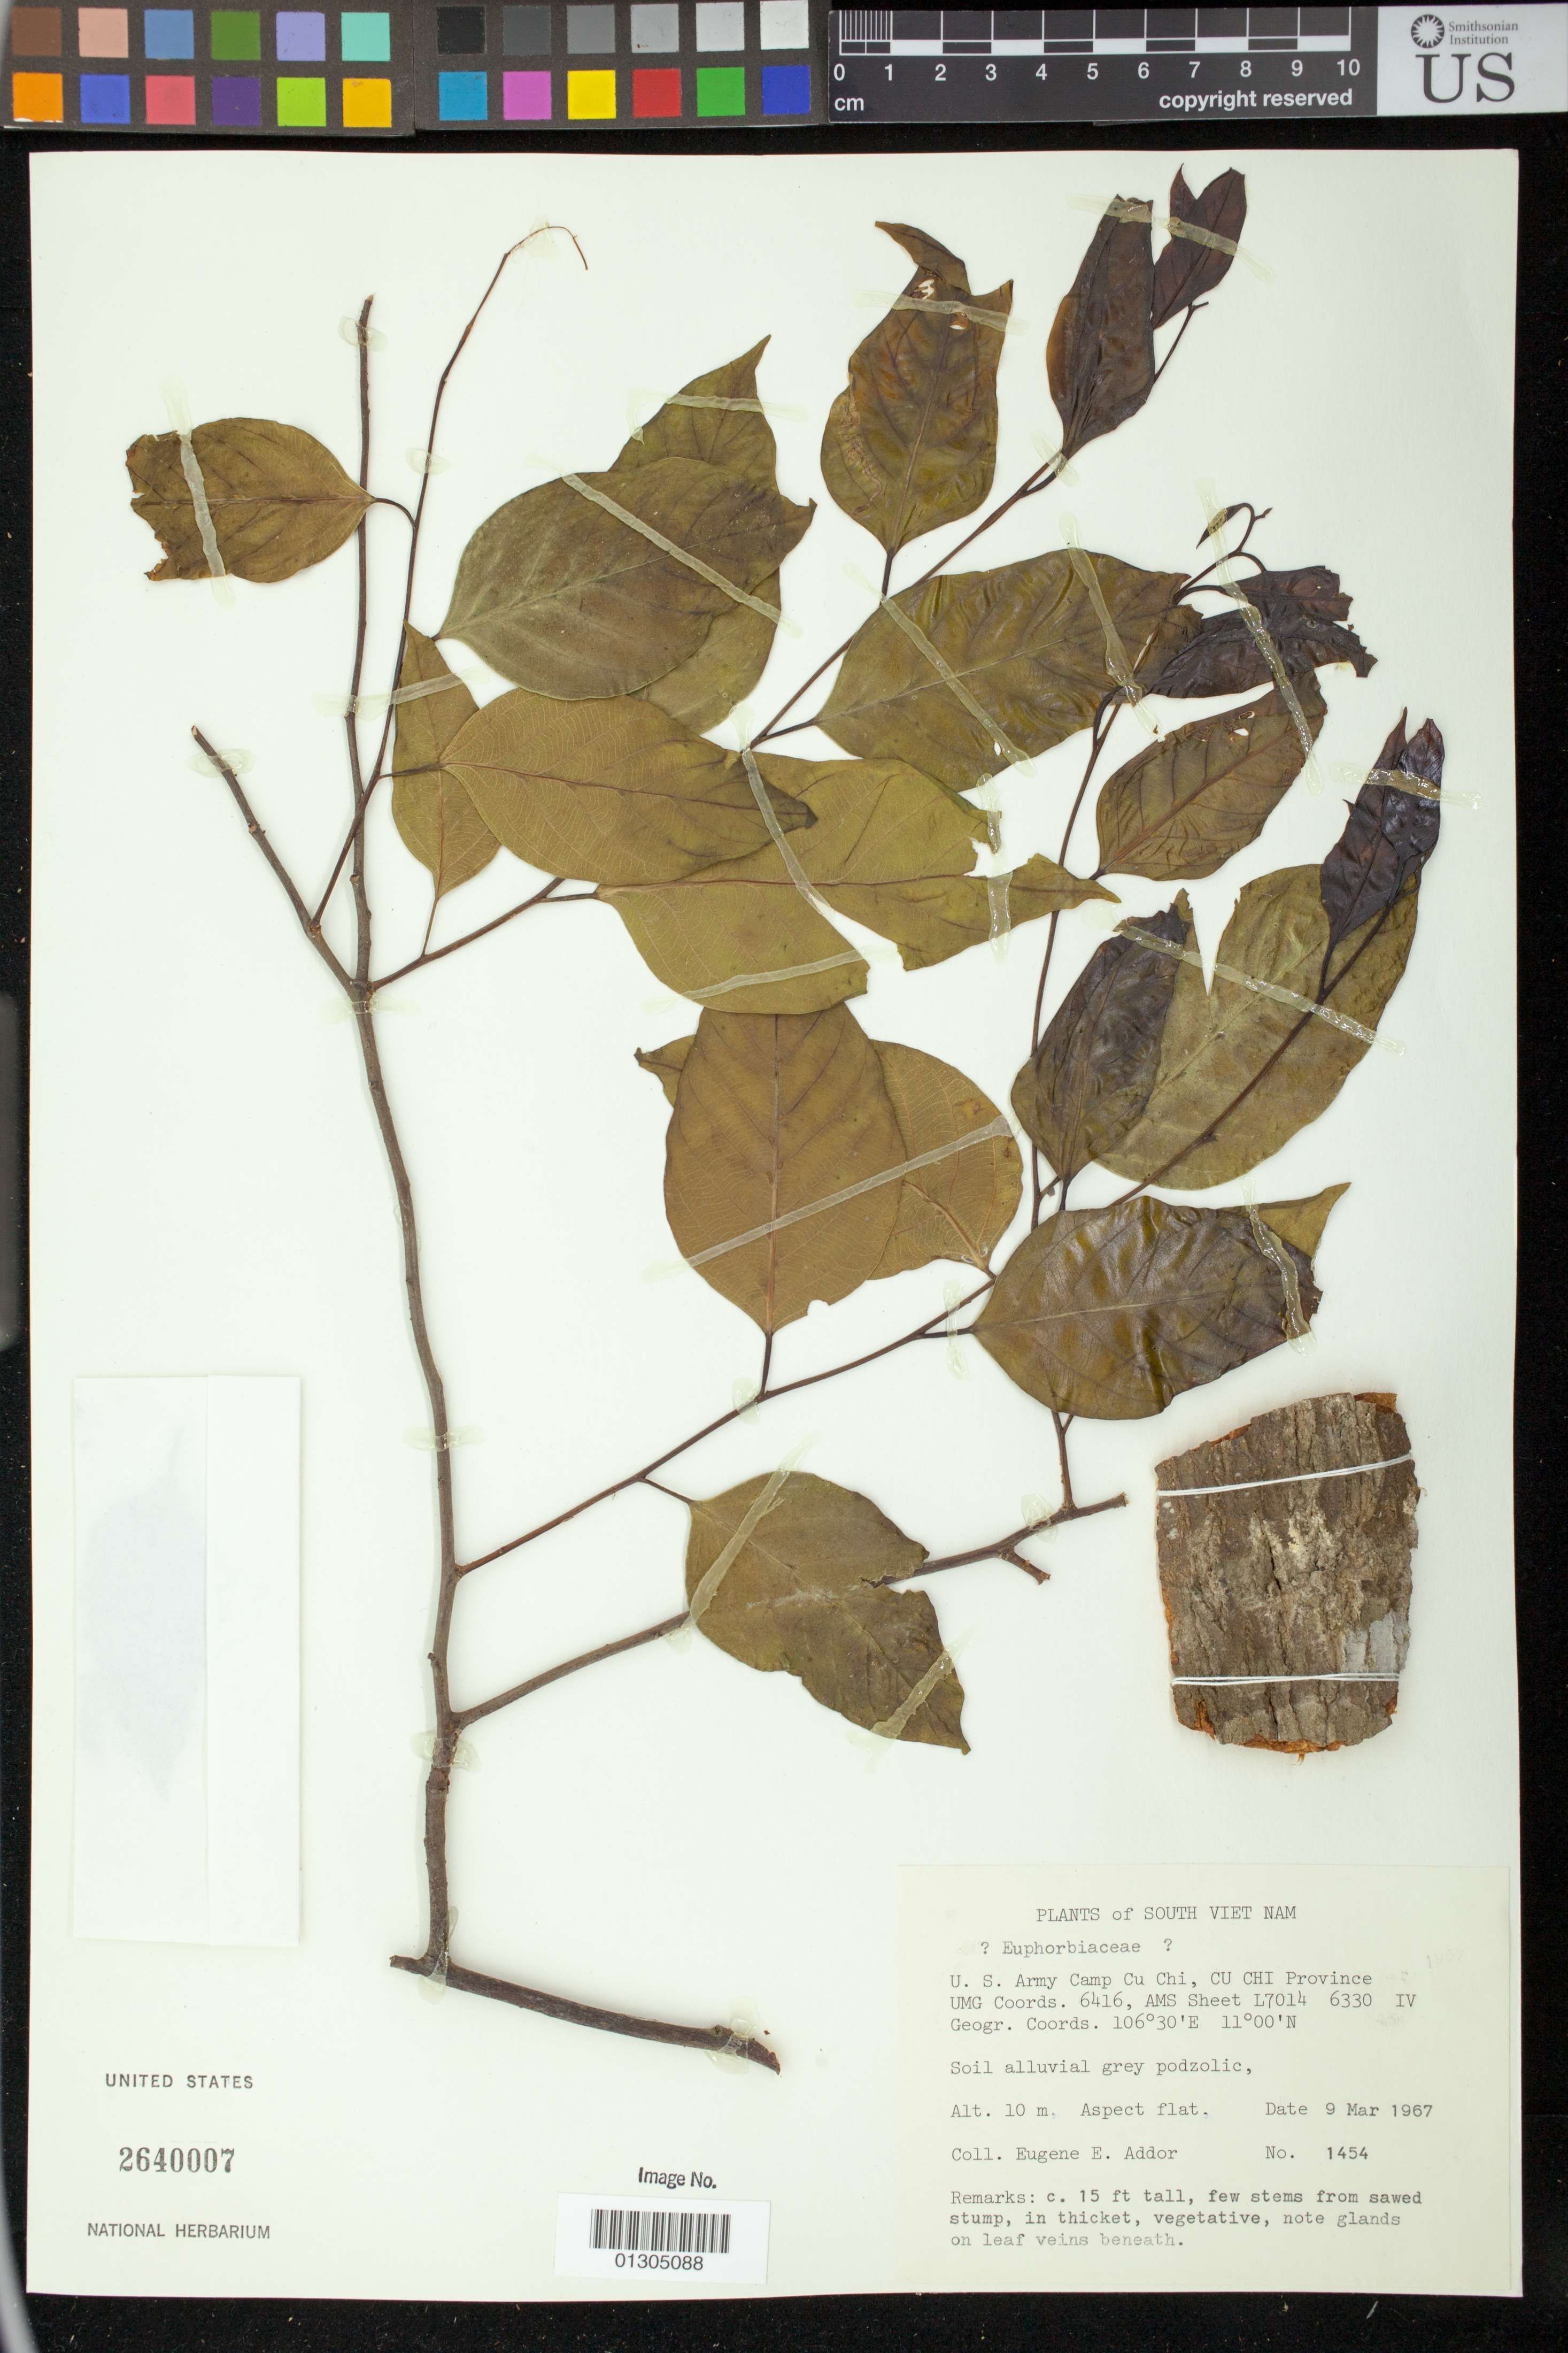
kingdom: Plantae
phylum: Tracheophyta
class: Magnoliopsida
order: Malpighiales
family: Euphorbiaceae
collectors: E. E. Addor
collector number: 1454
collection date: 1967-03-09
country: Vietnam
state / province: Ho Chi Minh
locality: U.S. Army Camp Cu Chi, CU CHI Province UMG Coords. 6416, AMS Sheet L7014 6330 IV Geogr. Coords. 106^30'E 11^00'N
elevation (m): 10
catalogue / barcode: US 2640007